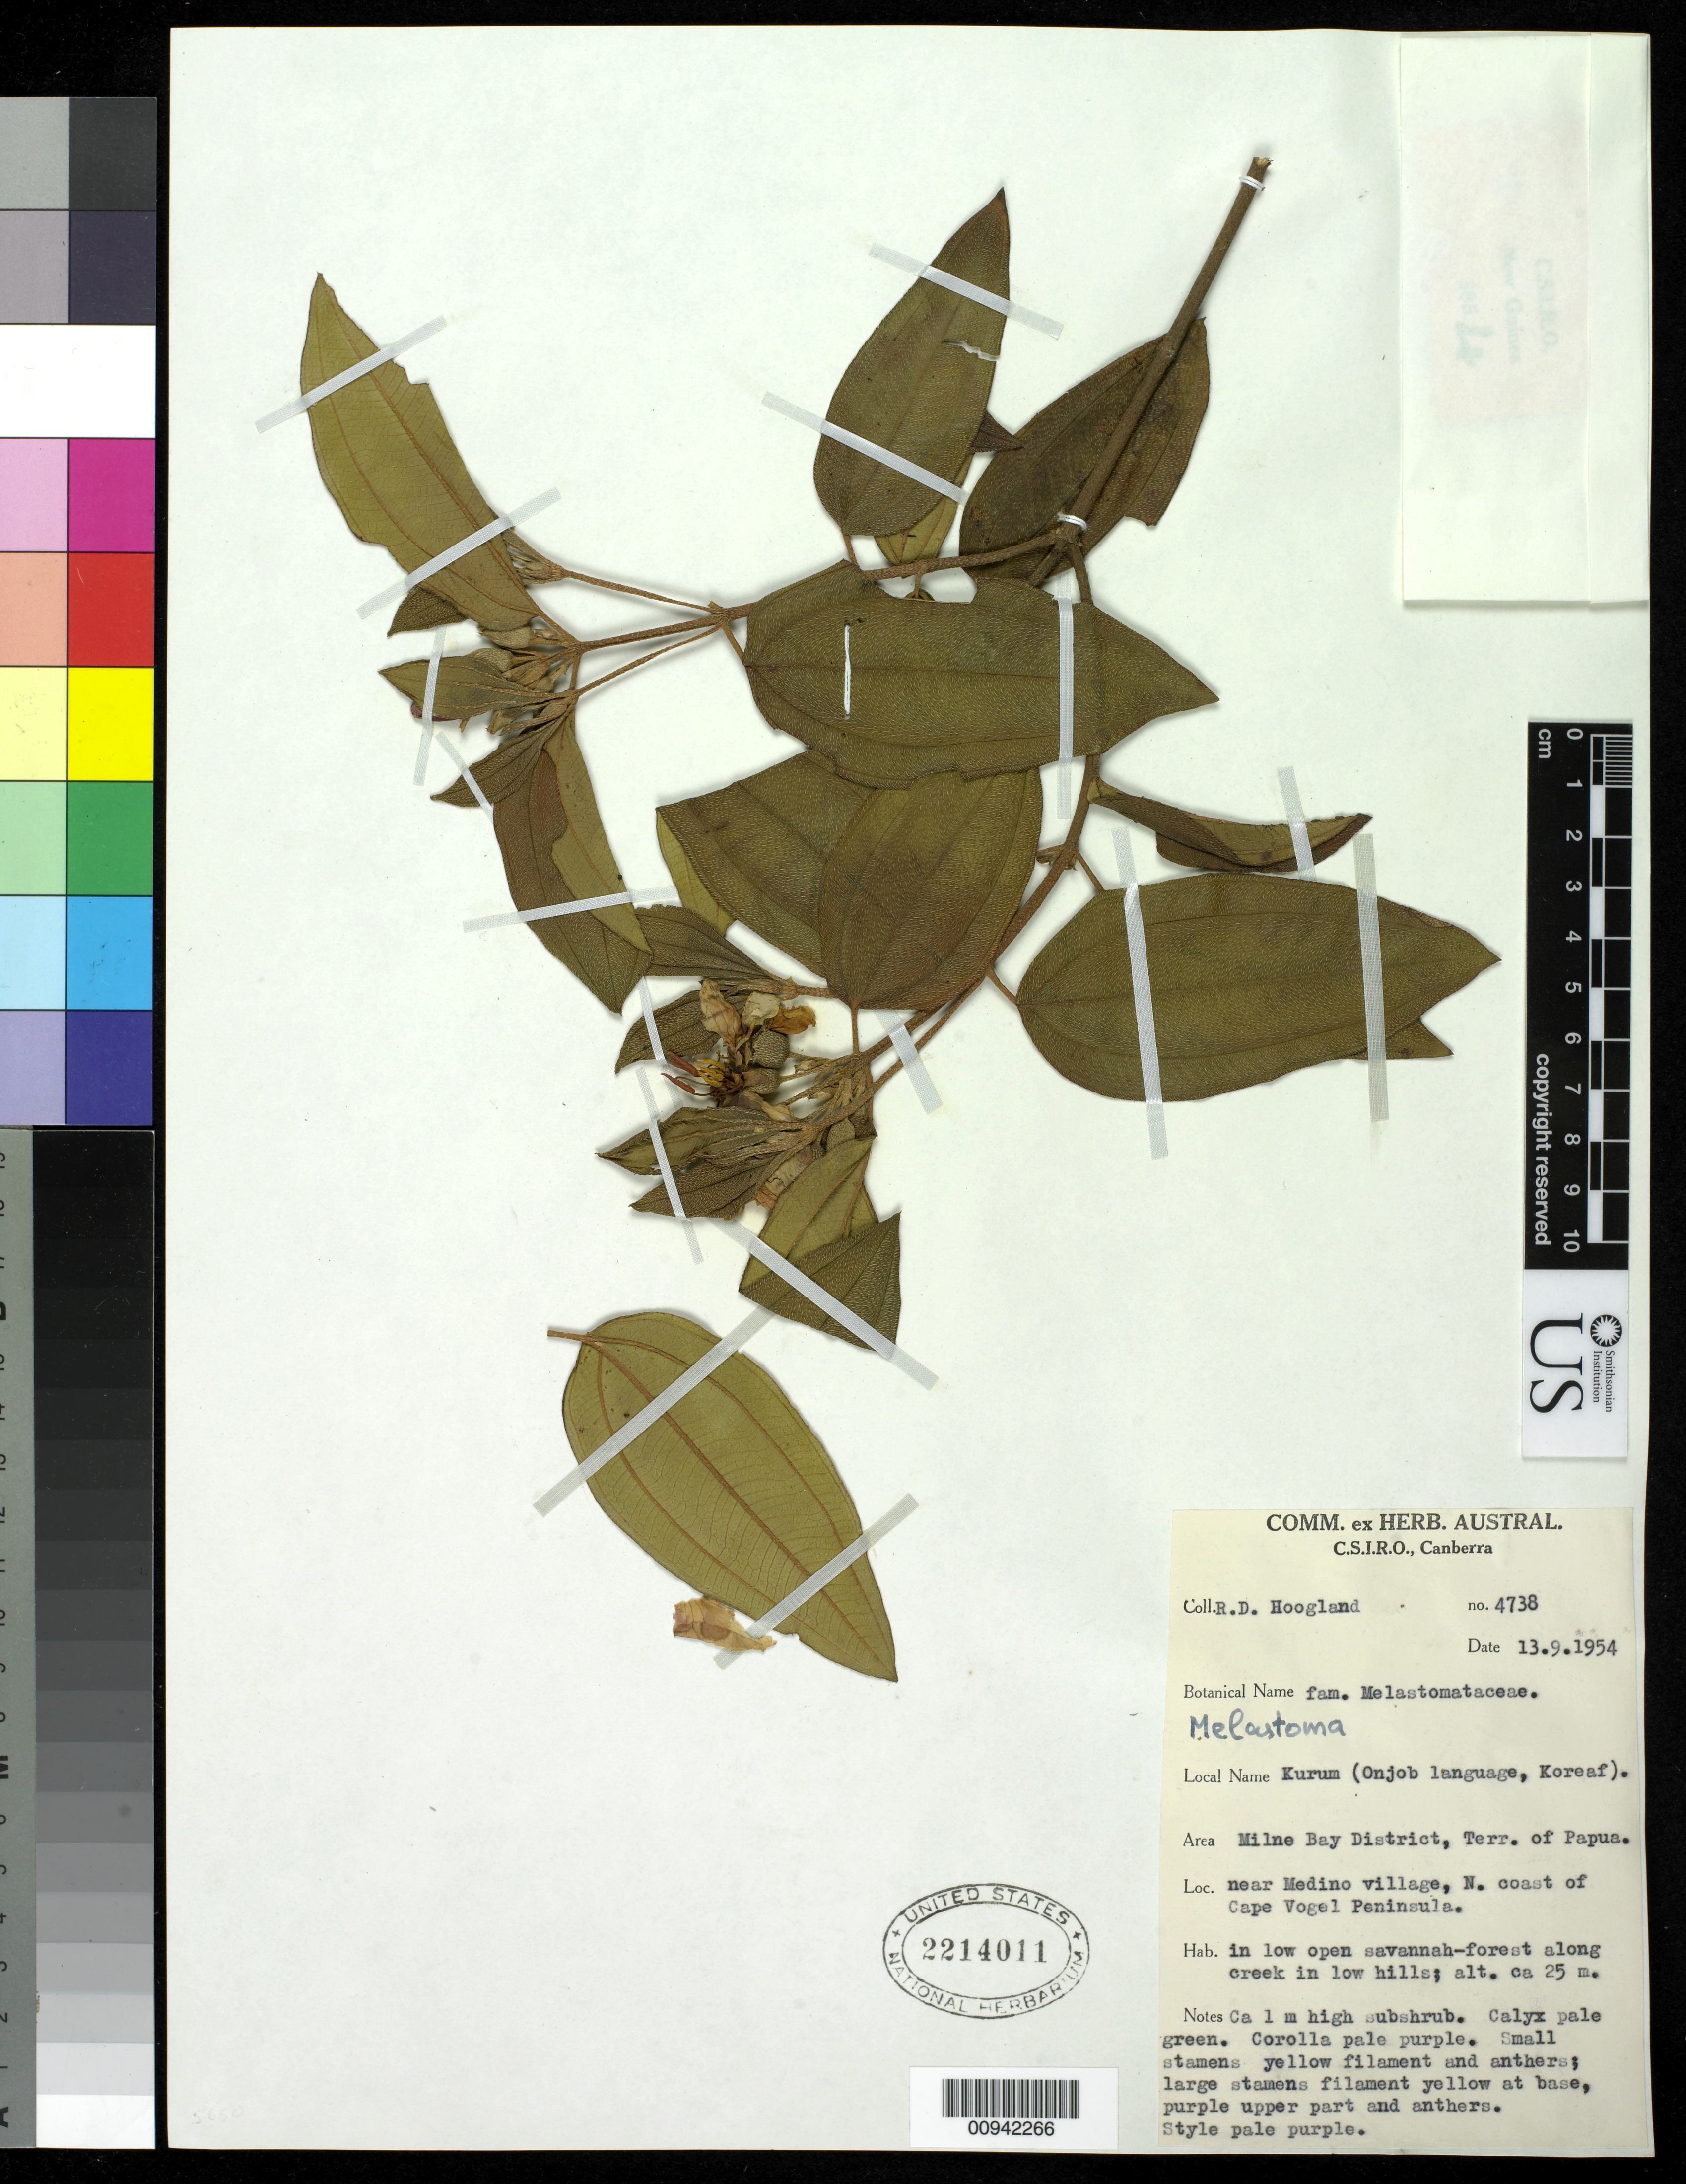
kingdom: Plantae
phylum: Tracheophyta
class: Magnoliopsida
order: Myrtales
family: Melastomataceae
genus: Melastoma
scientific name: Melastoma malabathricum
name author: L.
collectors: R. D. Hoogland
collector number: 4738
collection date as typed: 13 Sep 1954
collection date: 1954-09-13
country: Papua New Guinea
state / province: Milne Bay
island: New Guinea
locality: Near Medino Village, N. coast of Cape Vogel Peninsula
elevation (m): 25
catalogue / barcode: US 2214011